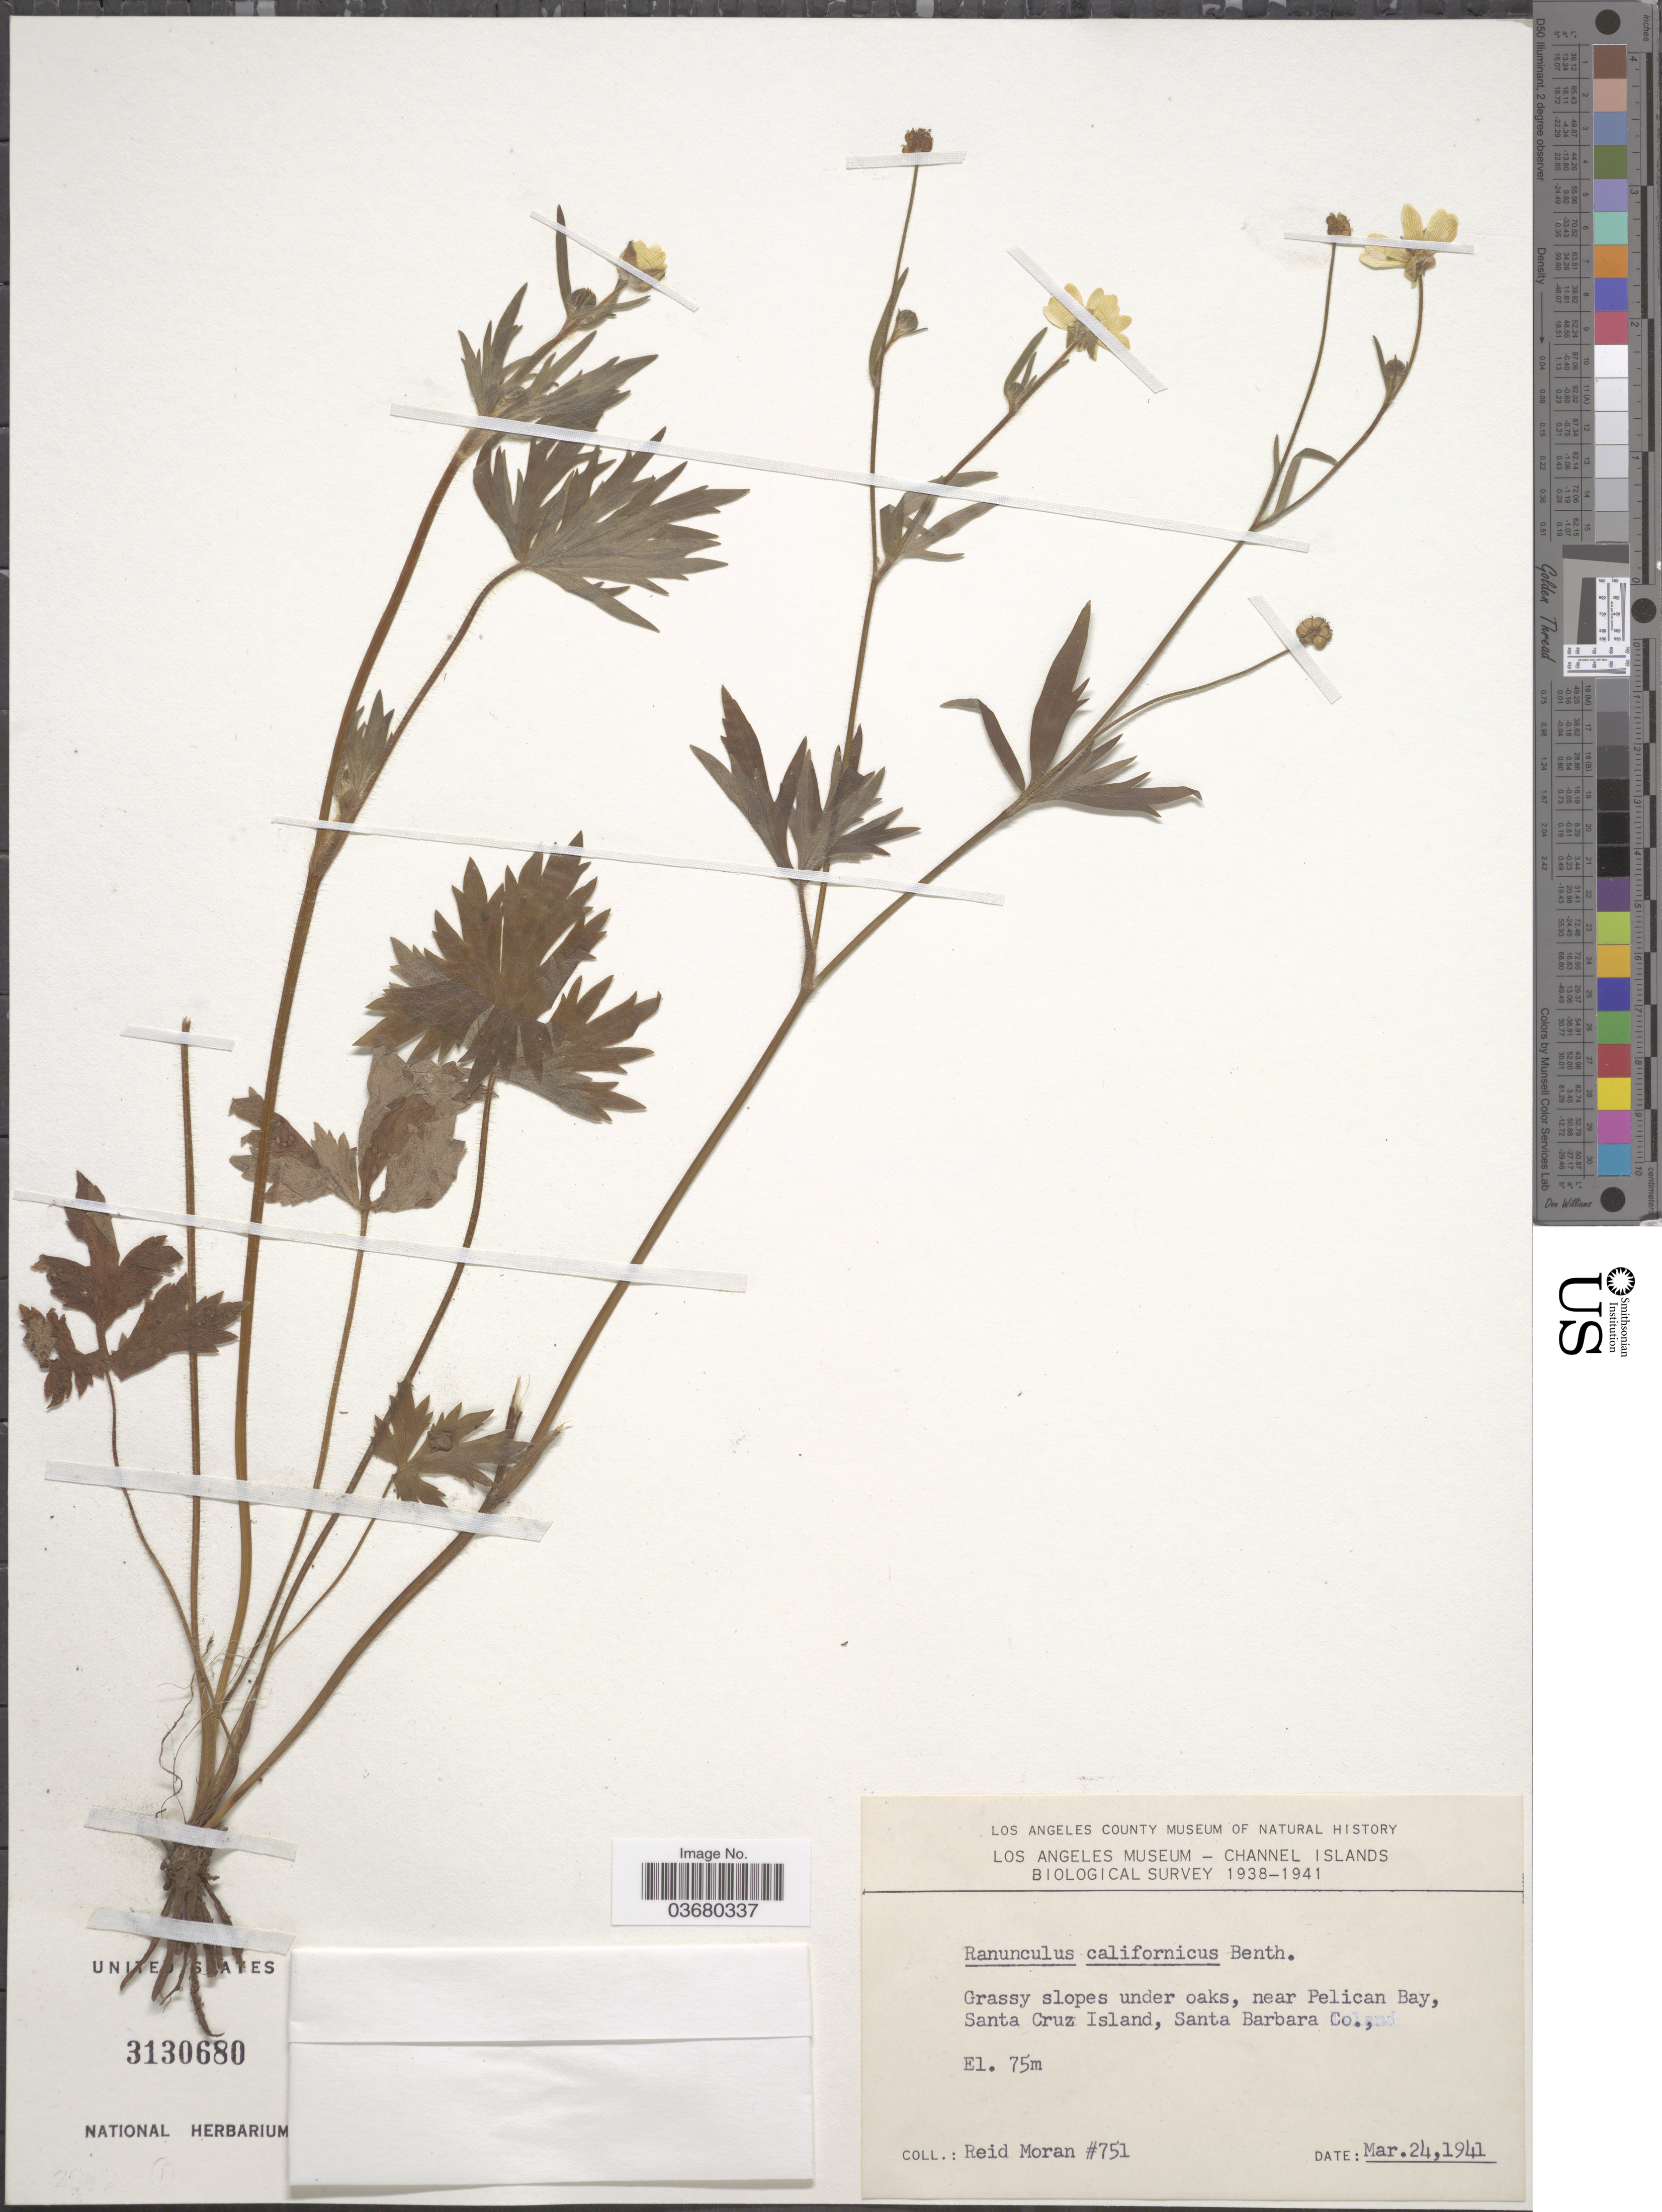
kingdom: Plantae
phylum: Tracheophyta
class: Magnoliopsida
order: Ranunculales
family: Ranunculaceae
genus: Ranunculus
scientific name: Ranunculus californicus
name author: Benth.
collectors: R. Moran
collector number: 751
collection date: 1941-03-24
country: United States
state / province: California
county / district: Santa Barbara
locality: Channel Islands [unsure placement] Near Pelican Bay, Santa Cruz Island, Santa Barbara Co.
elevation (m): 75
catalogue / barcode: US 3130680